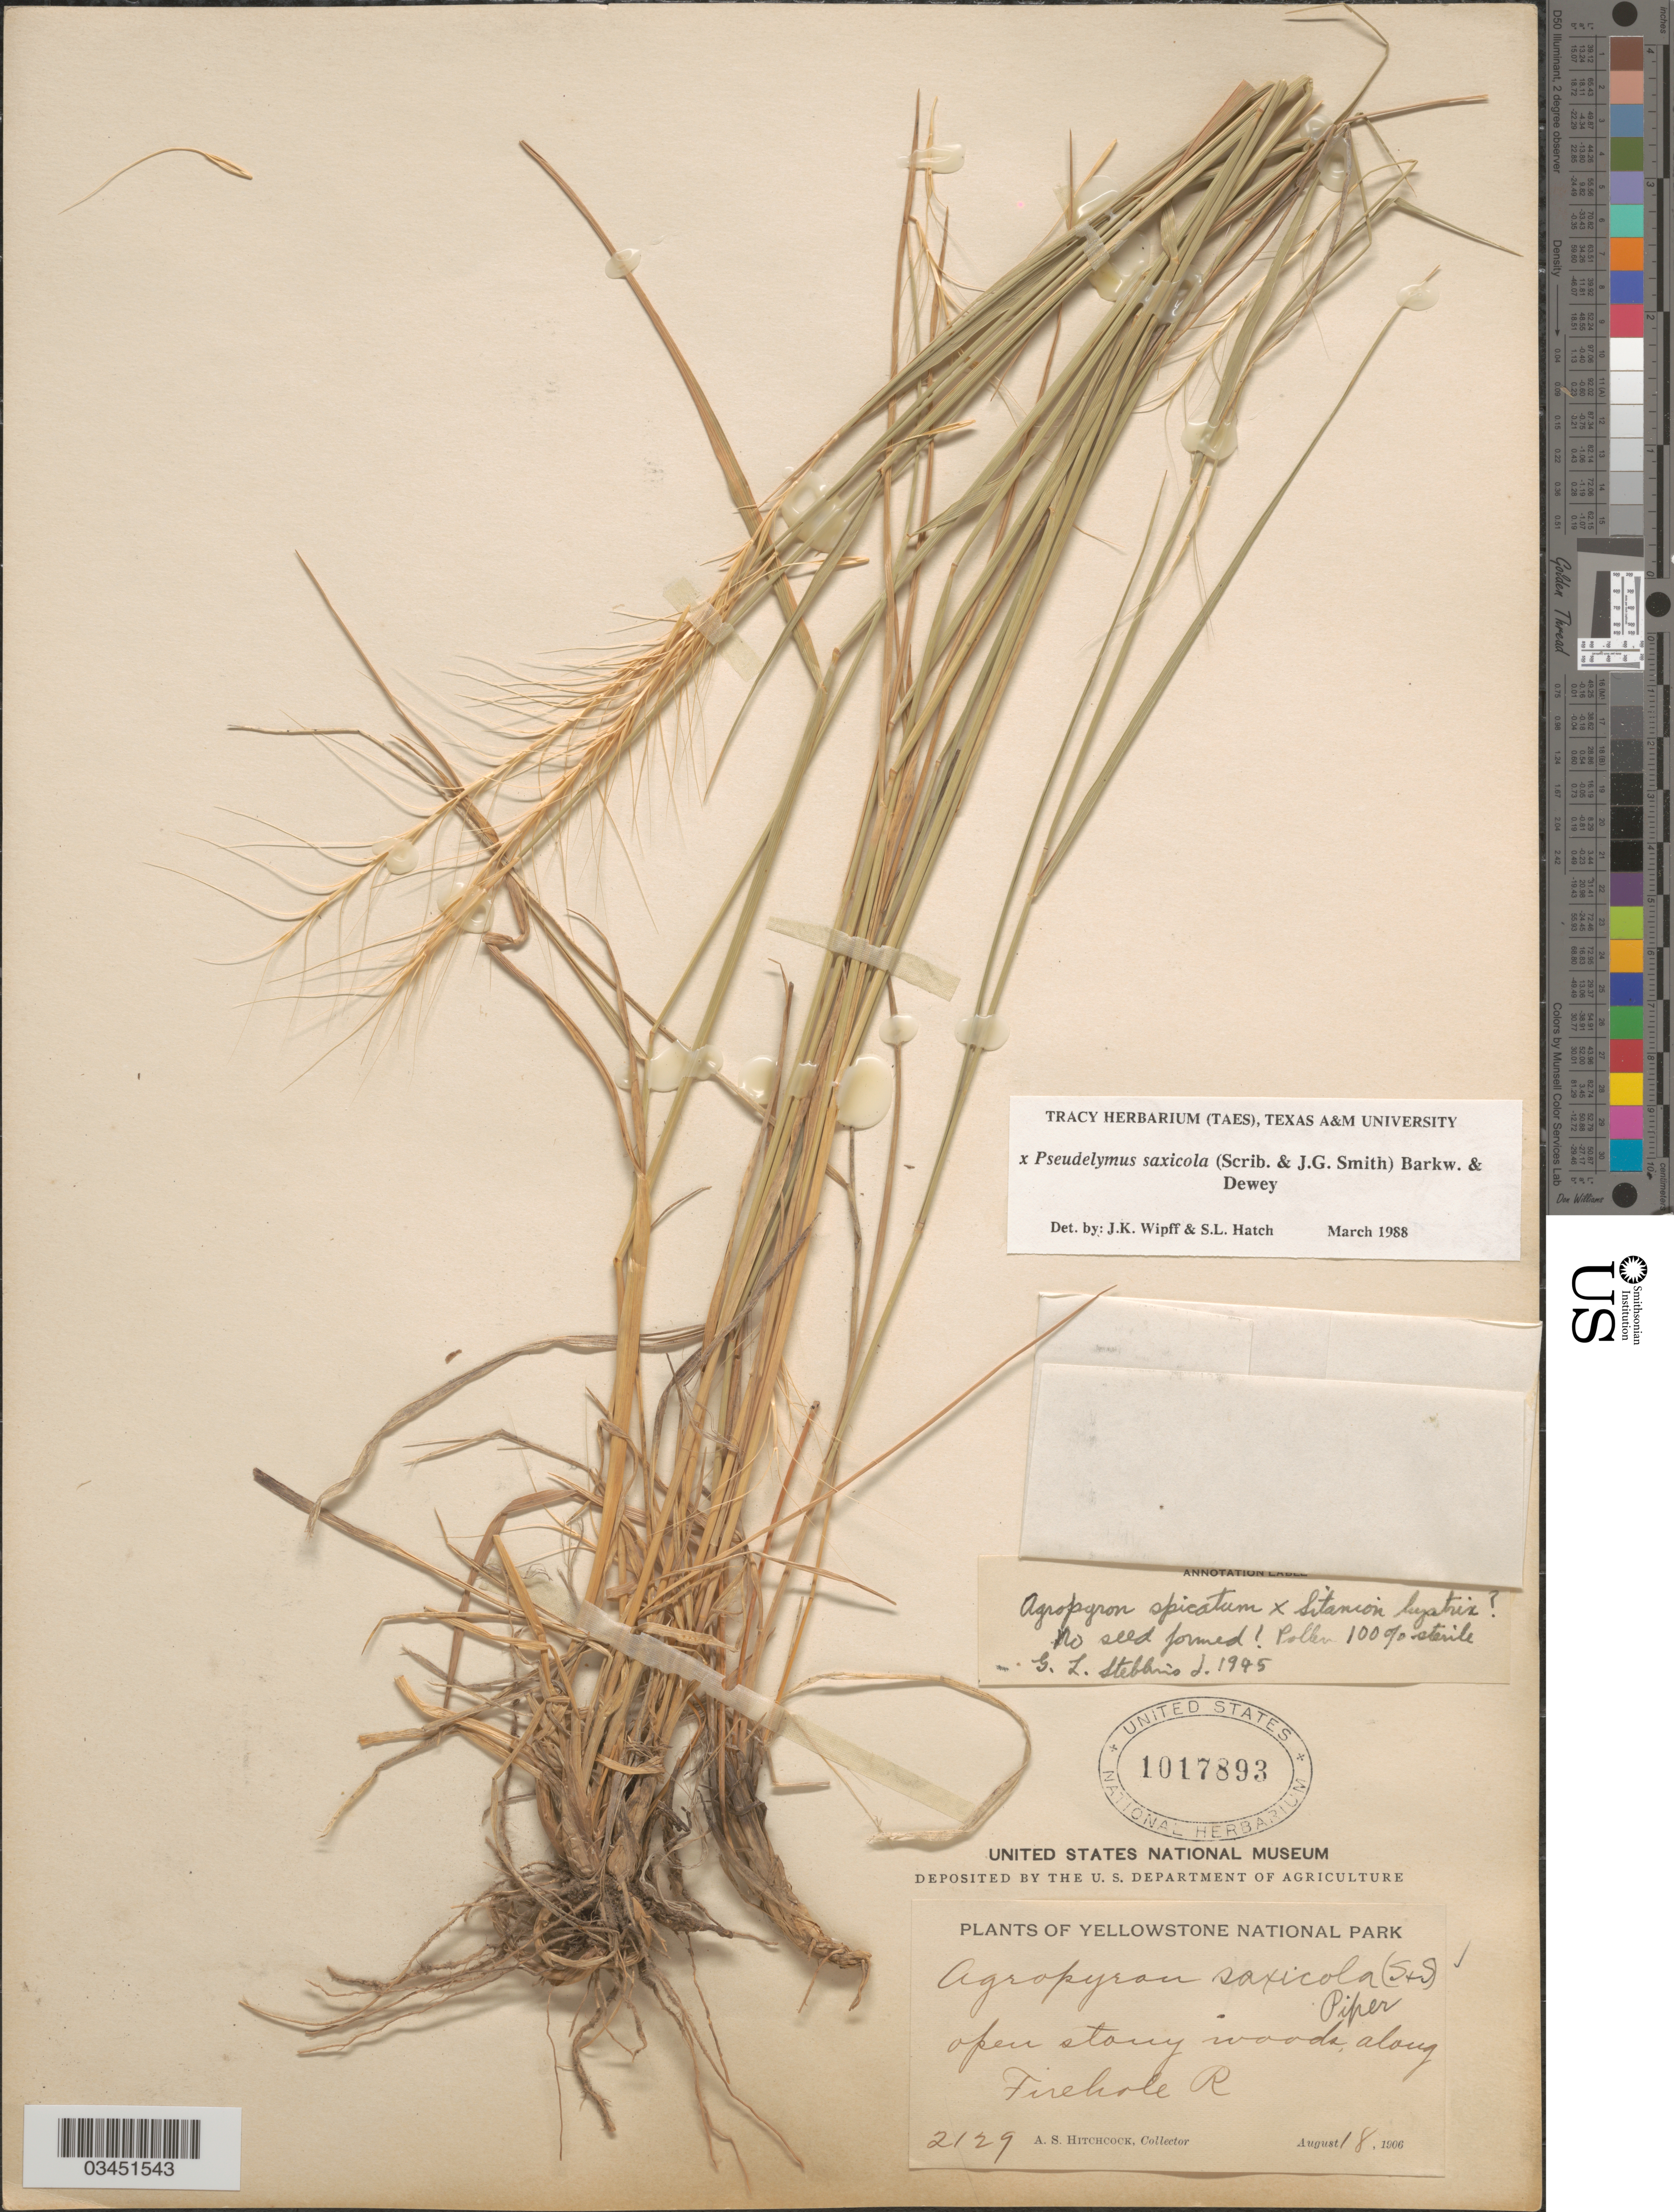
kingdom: Plantae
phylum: Tracheophyta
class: Liliopsida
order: Poales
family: Poaceae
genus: Pseudelymus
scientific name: x Pseudelymus saxicola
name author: (Scribn. & J.G. Sm.) Barkworth & Dewey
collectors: A. S. Hitchcock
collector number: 2129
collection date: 1906-08-18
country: United States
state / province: Wyoming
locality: Yellowstone National Park. Open stony woods, along Firehole R.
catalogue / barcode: US 1017893